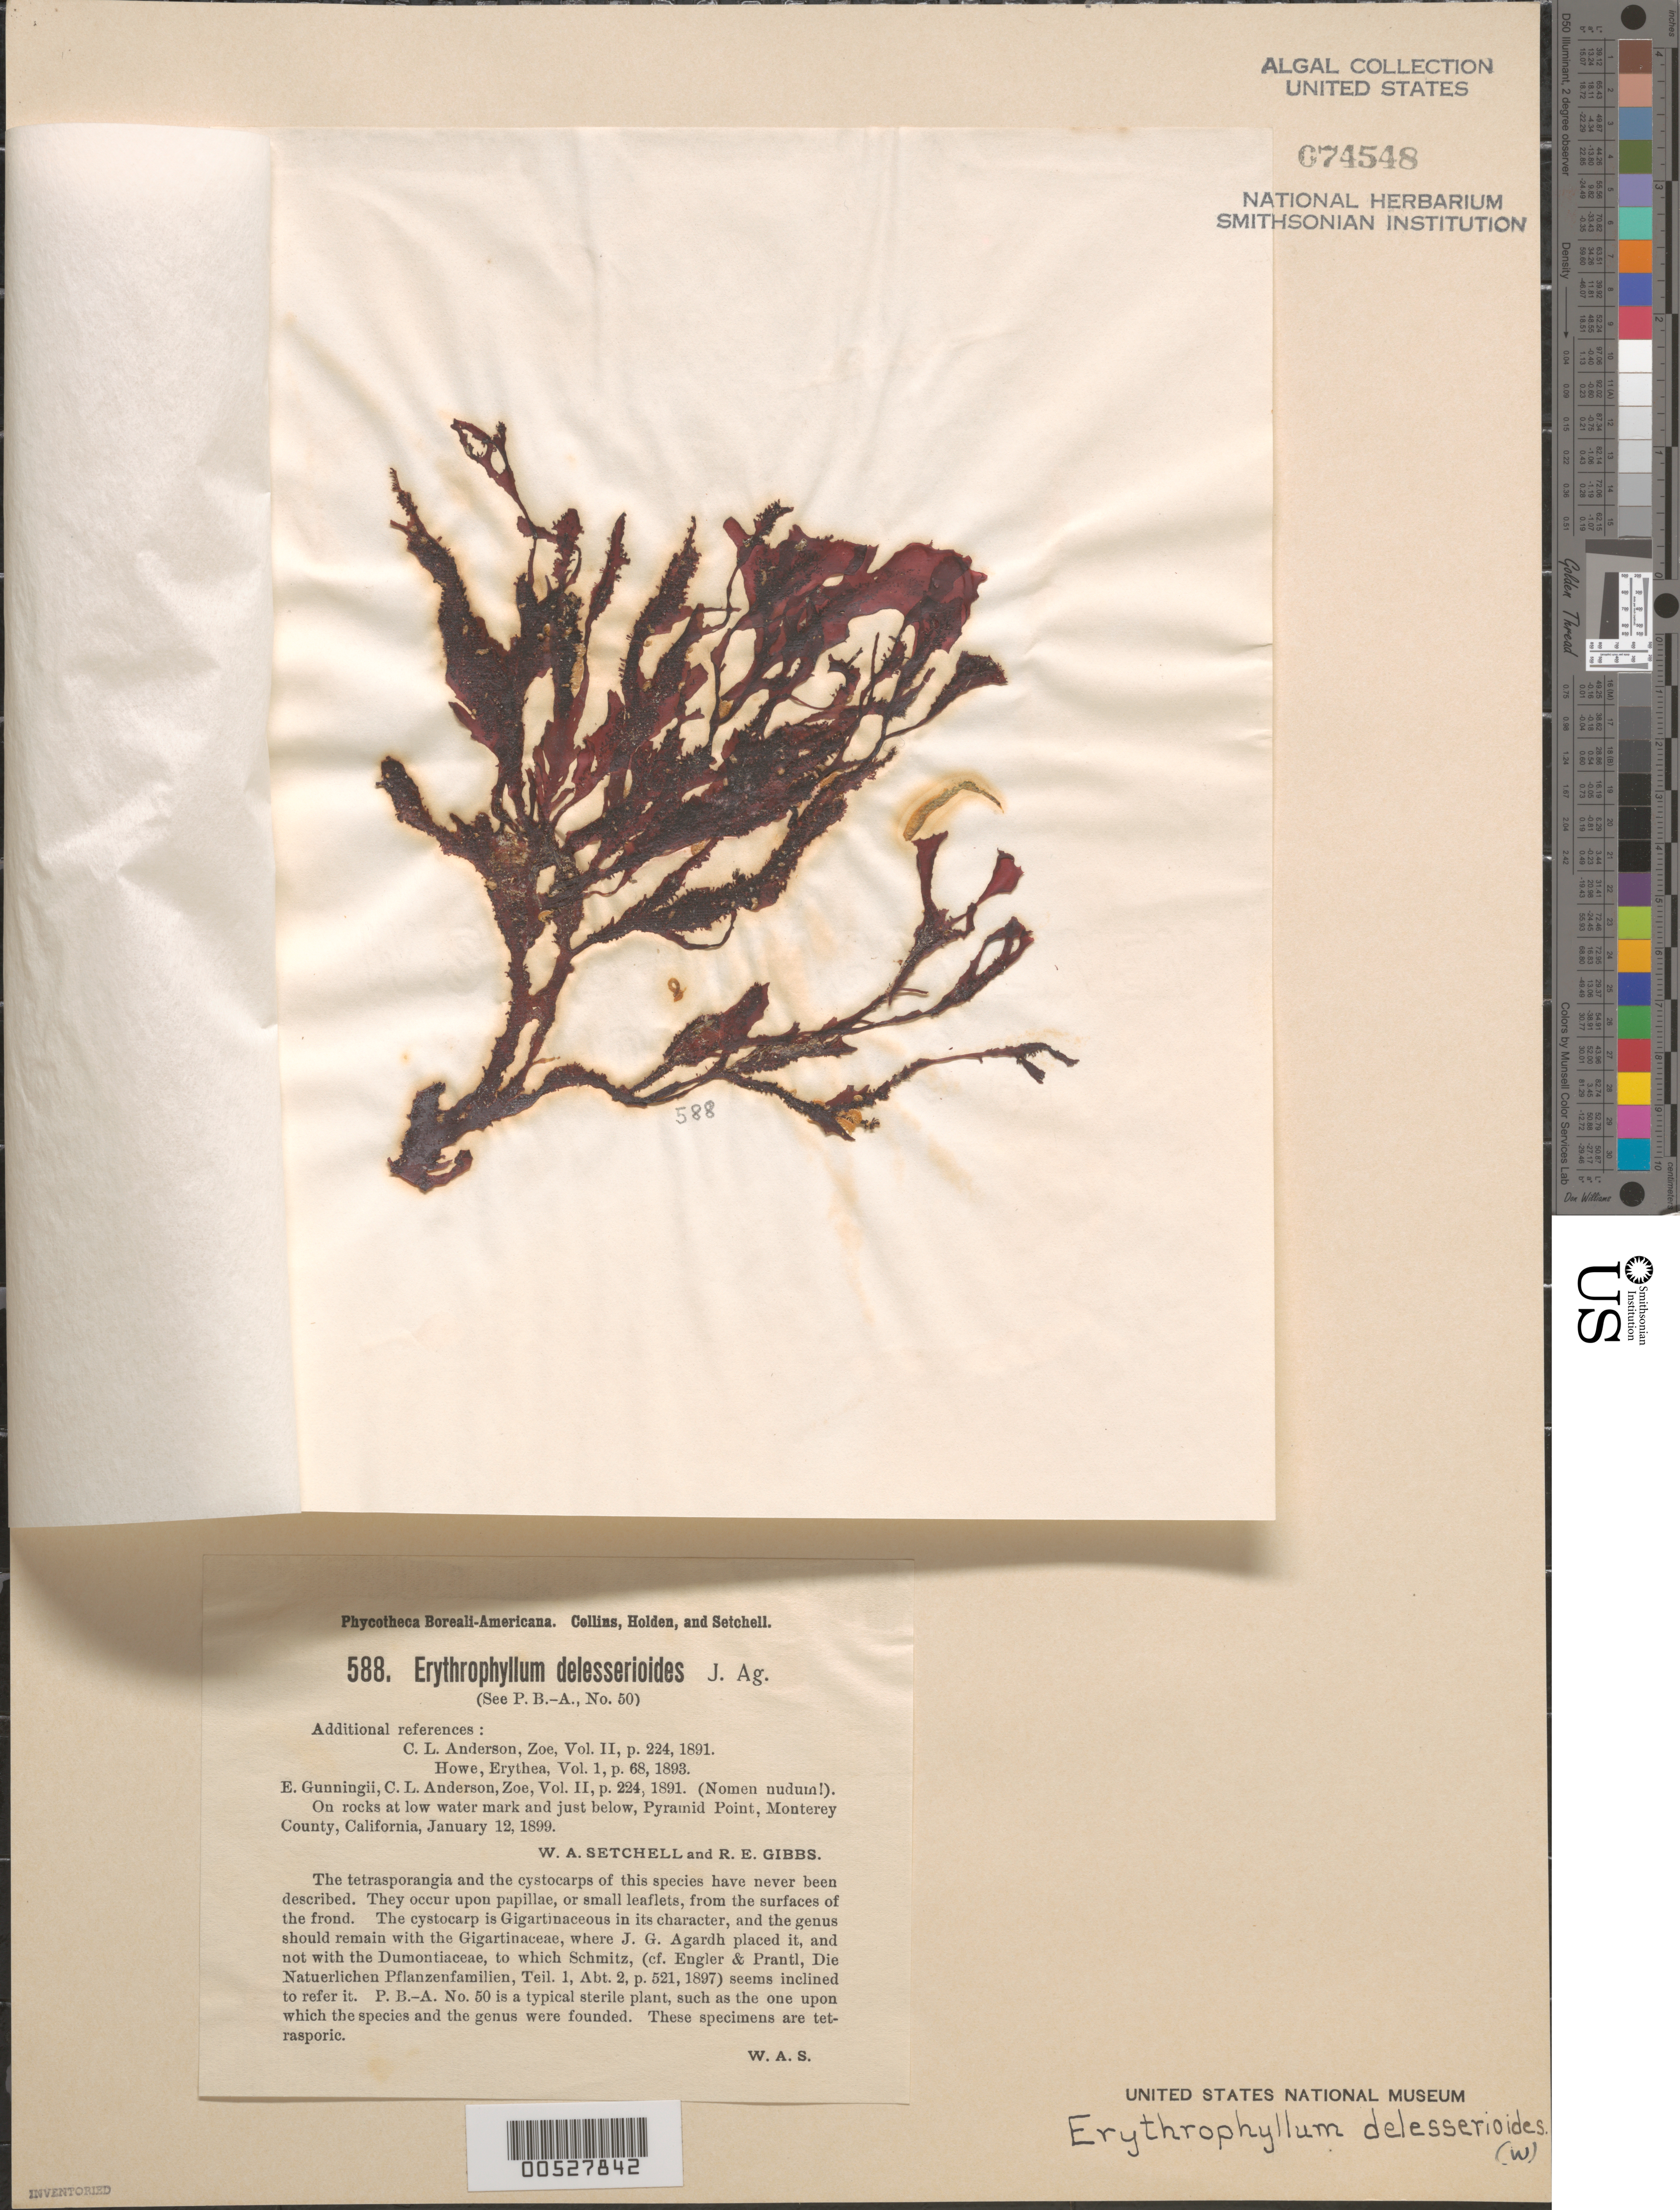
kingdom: Plantae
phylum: Rhodophyta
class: Florideophyceae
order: Gigartinales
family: Kallymeniaceae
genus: Erythrophyllum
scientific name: Erythrophyllum delesserioides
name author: J. Agardh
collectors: W. Setchell & R. Gibbs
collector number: PB-A 588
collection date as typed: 12 Jan 1899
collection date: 1899-01-12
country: United States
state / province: California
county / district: Monterey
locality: Pyramid Point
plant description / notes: Collins, Holden & Setchell, Phycotheca Boreali-Americana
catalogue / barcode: US 74548